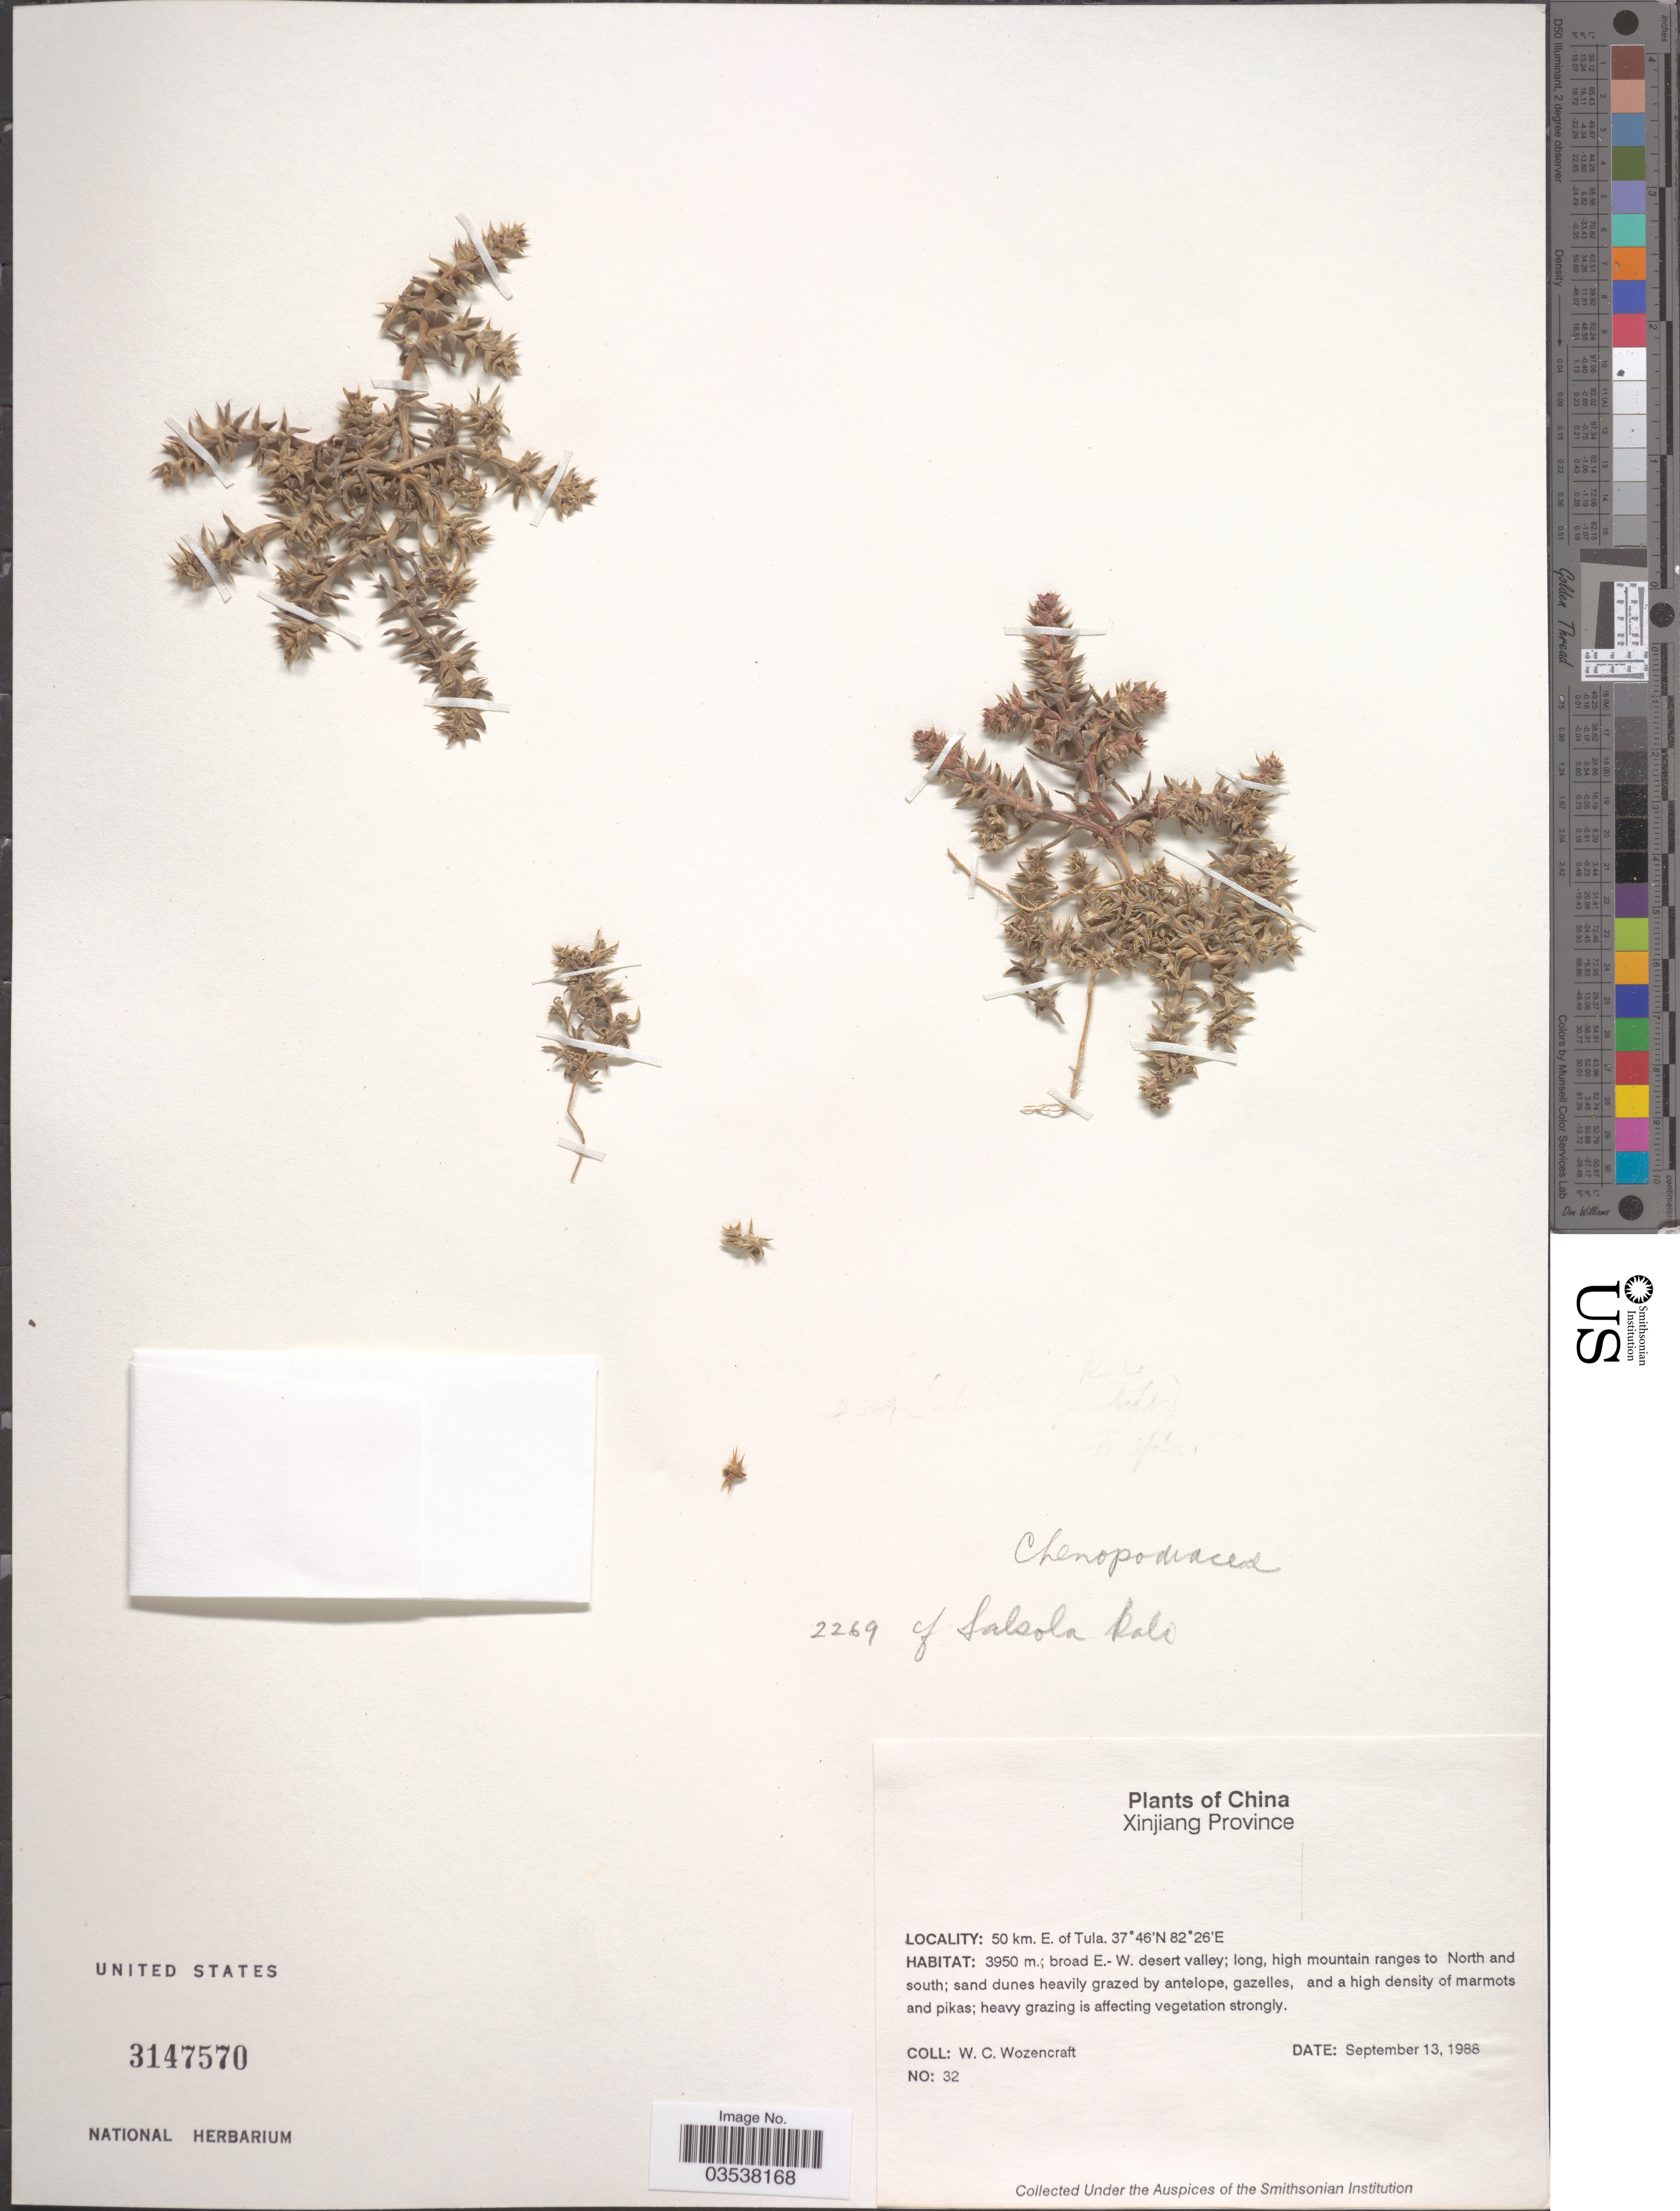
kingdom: Plantae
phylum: Tracheophyta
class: Magnoliopsida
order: Caryophyllales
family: Amaranthaceae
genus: Salsola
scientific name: Salsola kali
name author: L.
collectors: W. Wozencraft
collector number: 32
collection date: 1988-09-13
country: China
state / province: Xinjiang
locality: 50 km. E. of Tula.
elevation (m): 3950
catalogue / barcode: US 3147570